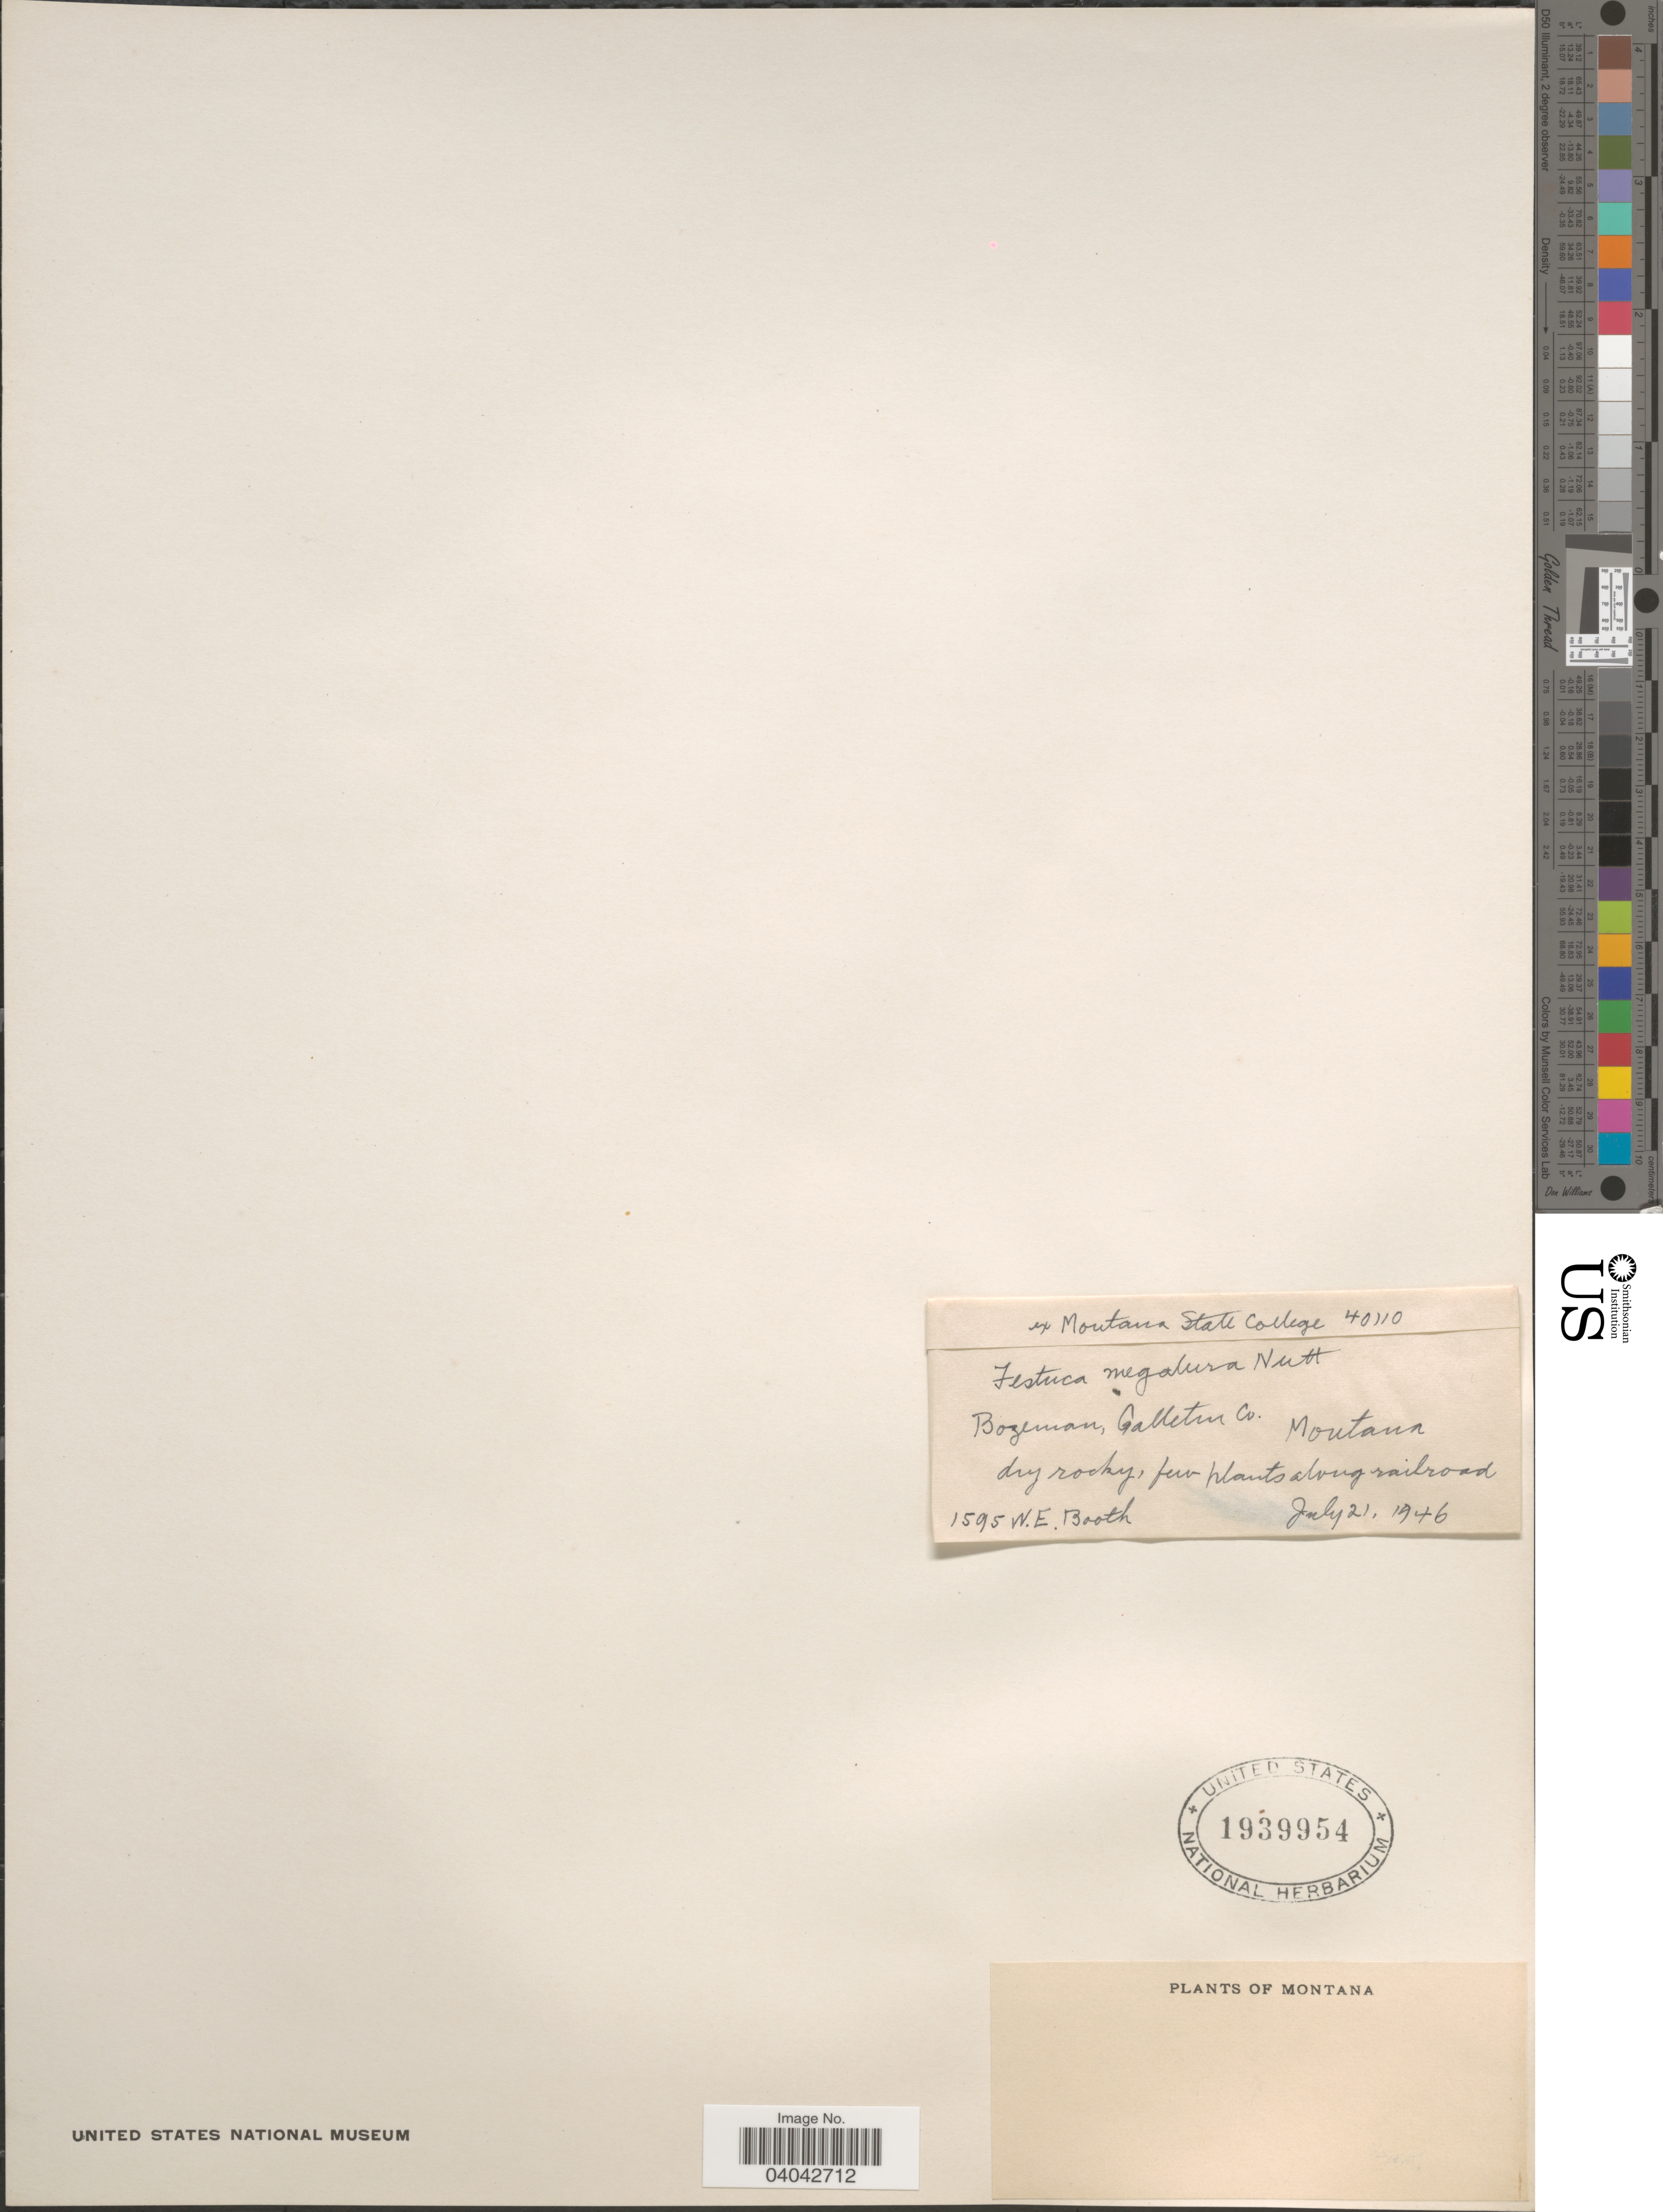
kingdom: Plantae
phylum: Tracheophyta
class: Liliopsida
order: Poales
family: Poaceae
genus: Festuca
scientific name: Festuca megalura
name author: Nutt.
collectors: W. Booth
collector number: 1595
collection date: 1946-07-21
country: United States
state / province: Montana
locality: Bozeman, Gallatin Co.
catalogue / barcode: US 1939954